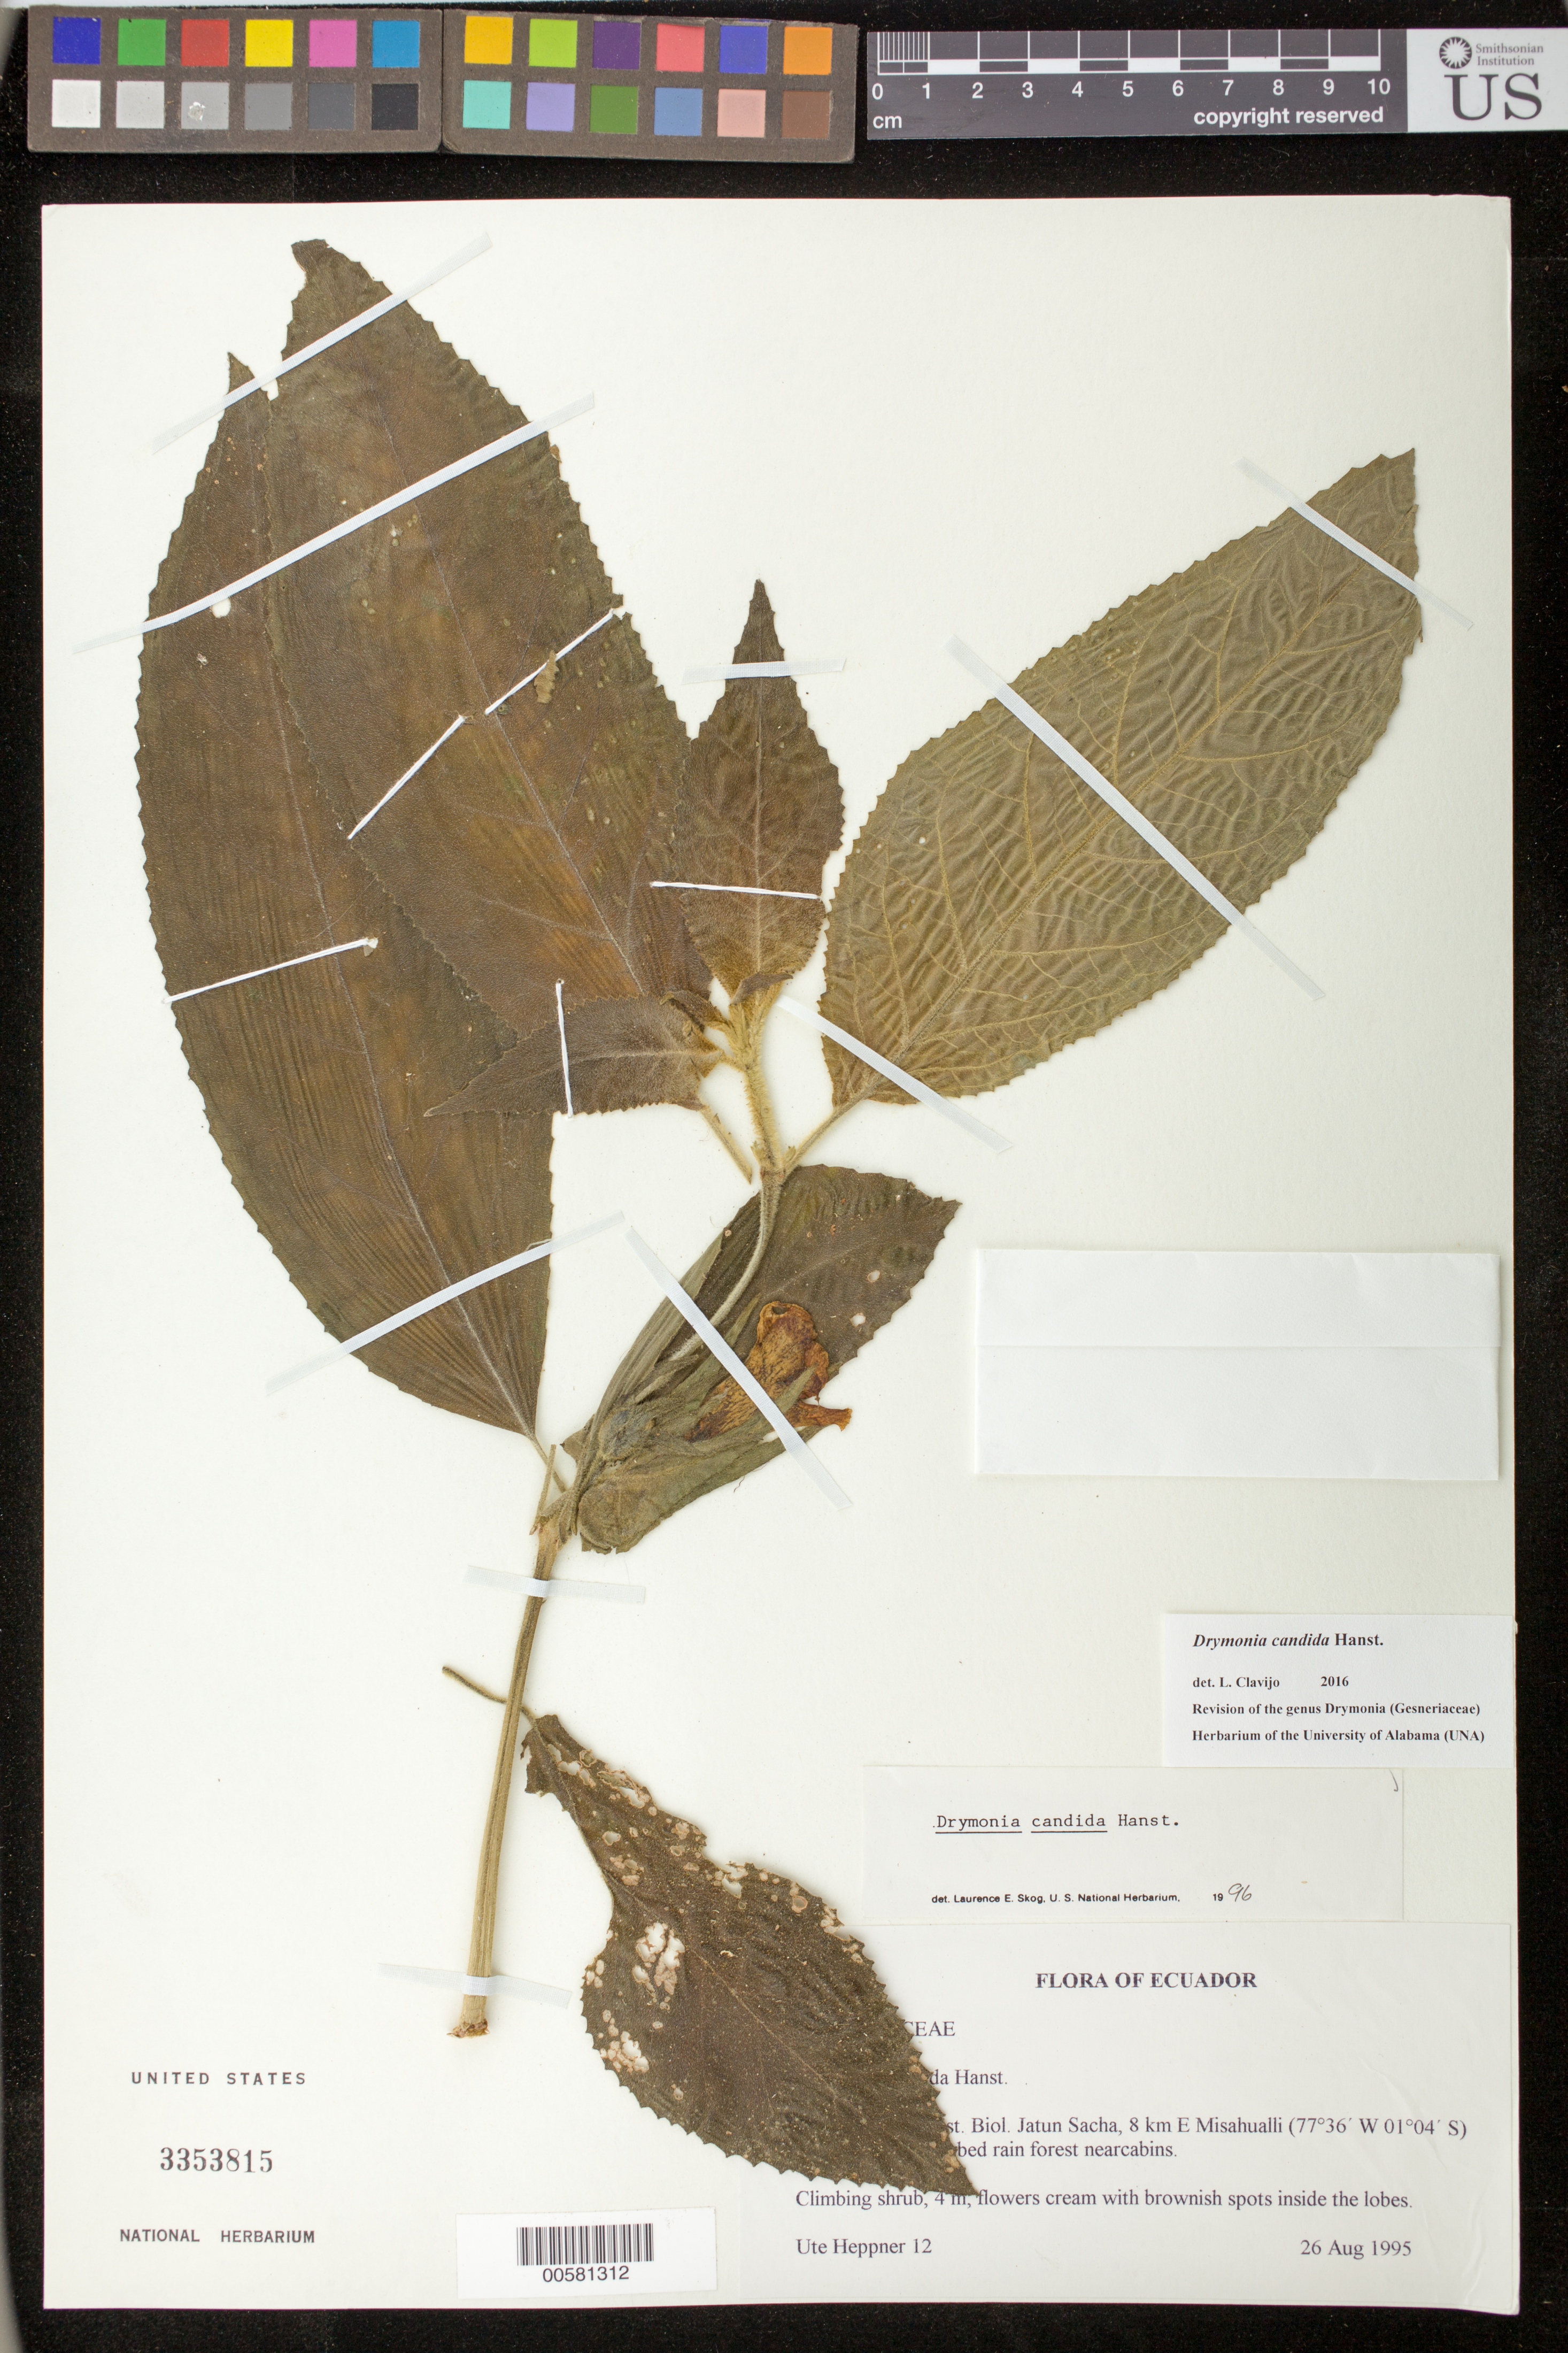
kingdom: Plantae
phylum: Tracheophyta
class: Magnoliopsida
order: Lamiales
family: Gesneriaceae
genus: Drymonia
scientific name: Drymonia candida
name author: Hanst.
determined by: Skog, Laurence E.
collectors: U. Heppner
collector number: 12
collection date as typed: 26 Aug 1995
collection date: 1995-08-26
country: Ecuador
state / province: Napo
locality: Est. Biol. Jatun Sacha, 8 km E Misahualli; near cabins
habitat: Disturbed rain forest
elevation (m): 450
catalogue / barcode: US 3353815